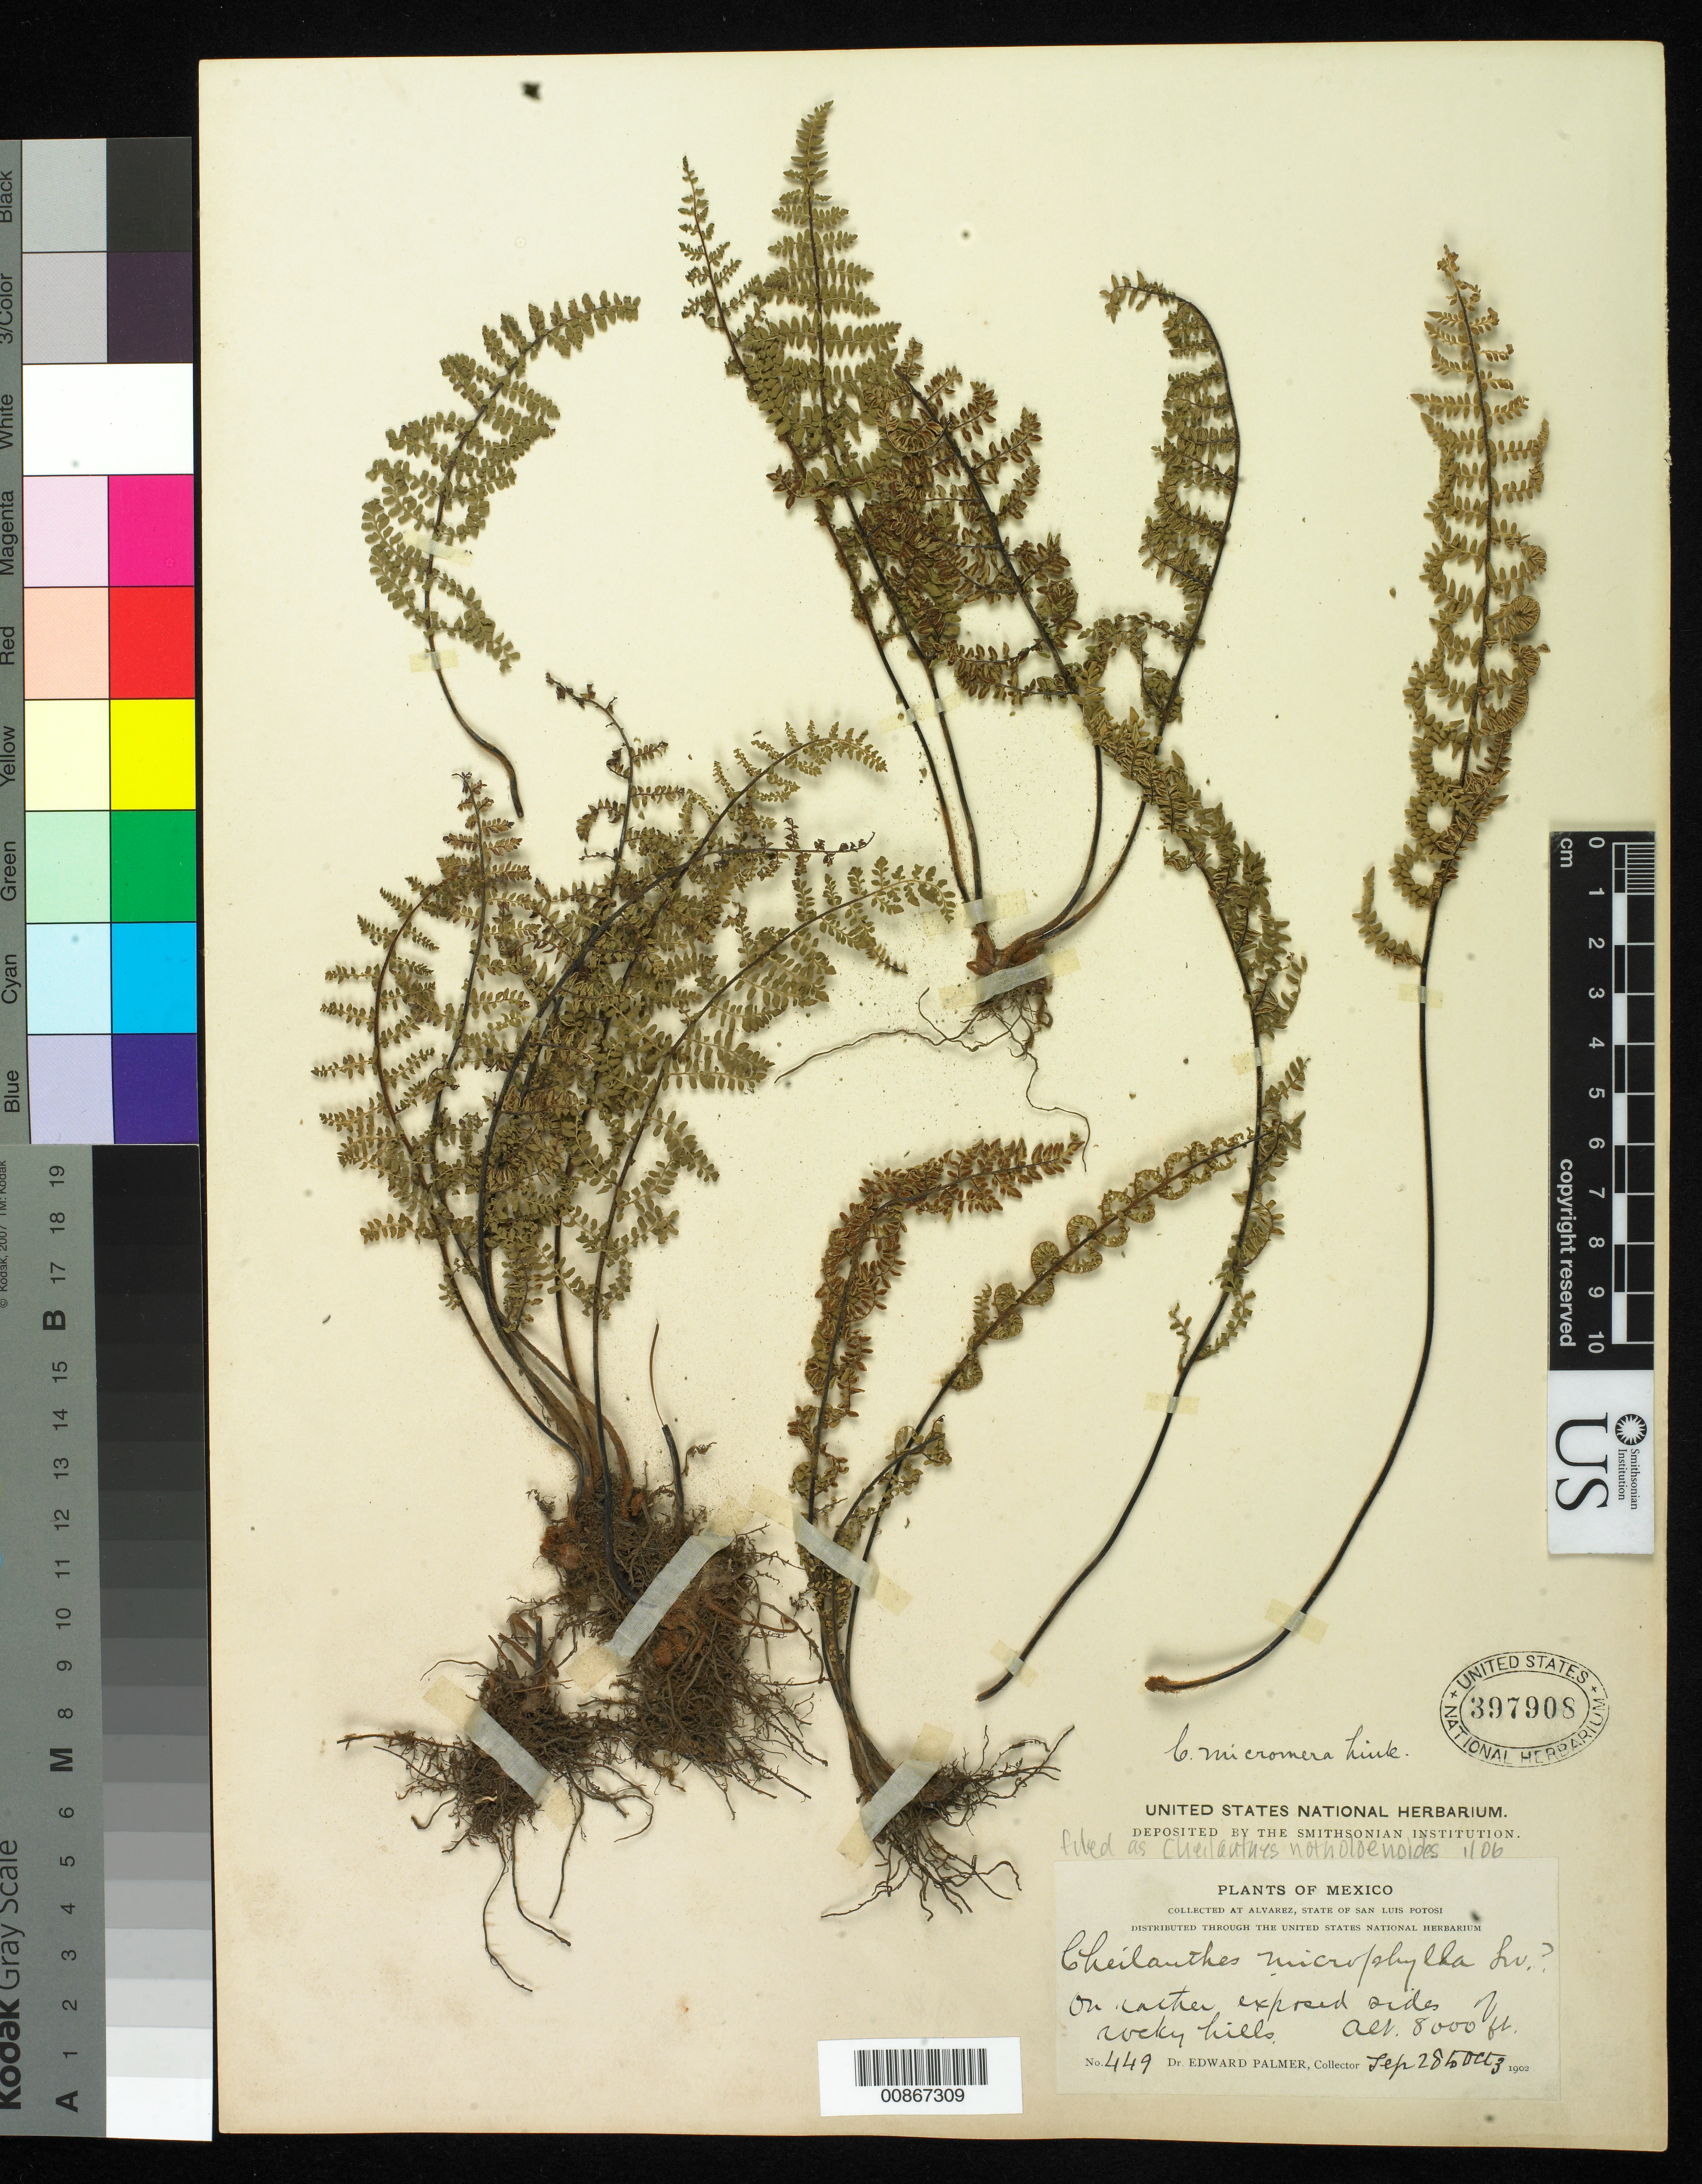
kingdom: Plantae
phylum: Tracheophyta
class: Polypodiopsida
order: Polypodiales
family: Pteridaceae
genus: Myriopteris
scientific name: Myriopteris notholaenoides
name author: (Desv.) Grusz & Windham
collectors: E. Palmer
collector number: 449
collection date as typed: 28 Sep 1902 to 03 Oct 1902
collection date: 1902-09-28/1902-10-03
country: Mexico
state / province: San Luis Potosí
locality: Alvarez, San Luis Potosí.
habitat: On rather exposed sides of rocky hills.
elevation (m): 2438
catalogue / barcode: US 397908